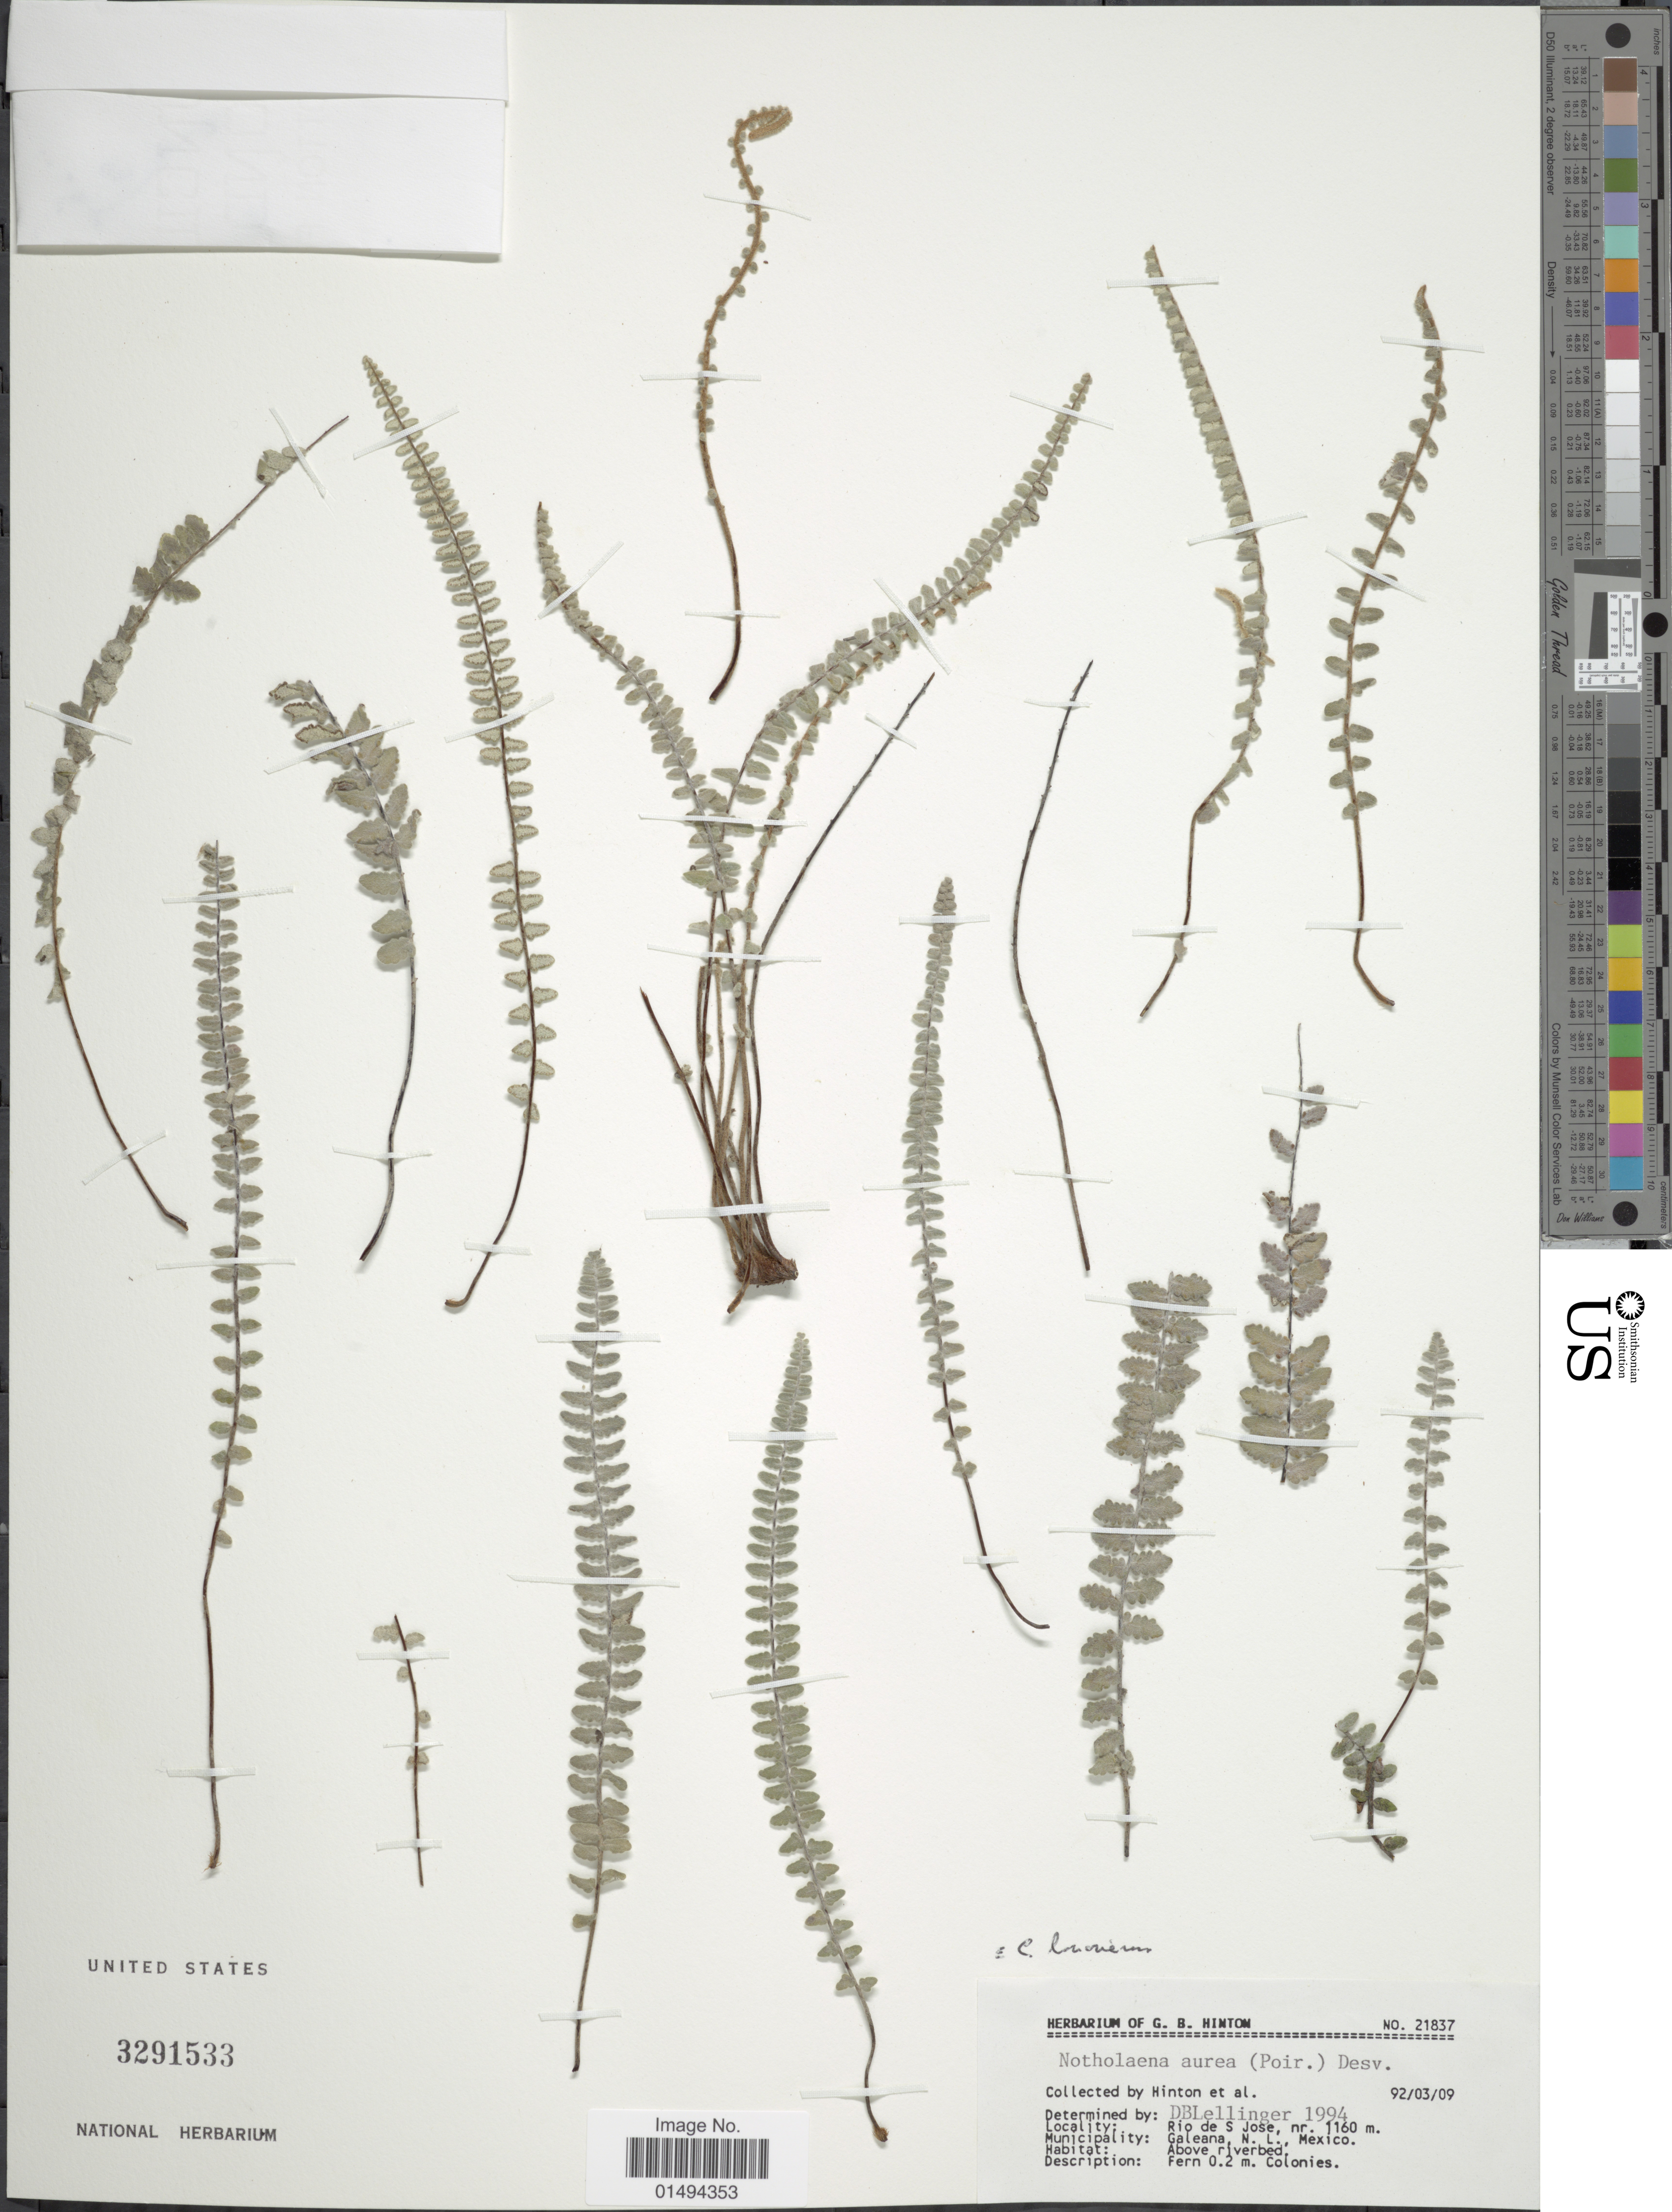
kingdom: Plantae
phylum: Tracheophyta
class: Polypodiopsida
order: Polypodiales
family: Pteridaceae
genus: Myriopteris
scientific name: Myriopteris aurea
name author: (Poir.) Grusz & Windham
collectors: ex herb. G. B. Hinton & et al.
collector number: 21837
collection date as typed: Transcribed d/m/y: 9/3/92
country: Mexico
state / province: Nuevo León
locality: Rio de S Jose, Galeana, N.L.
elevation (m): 1160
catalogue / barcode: US 3291533